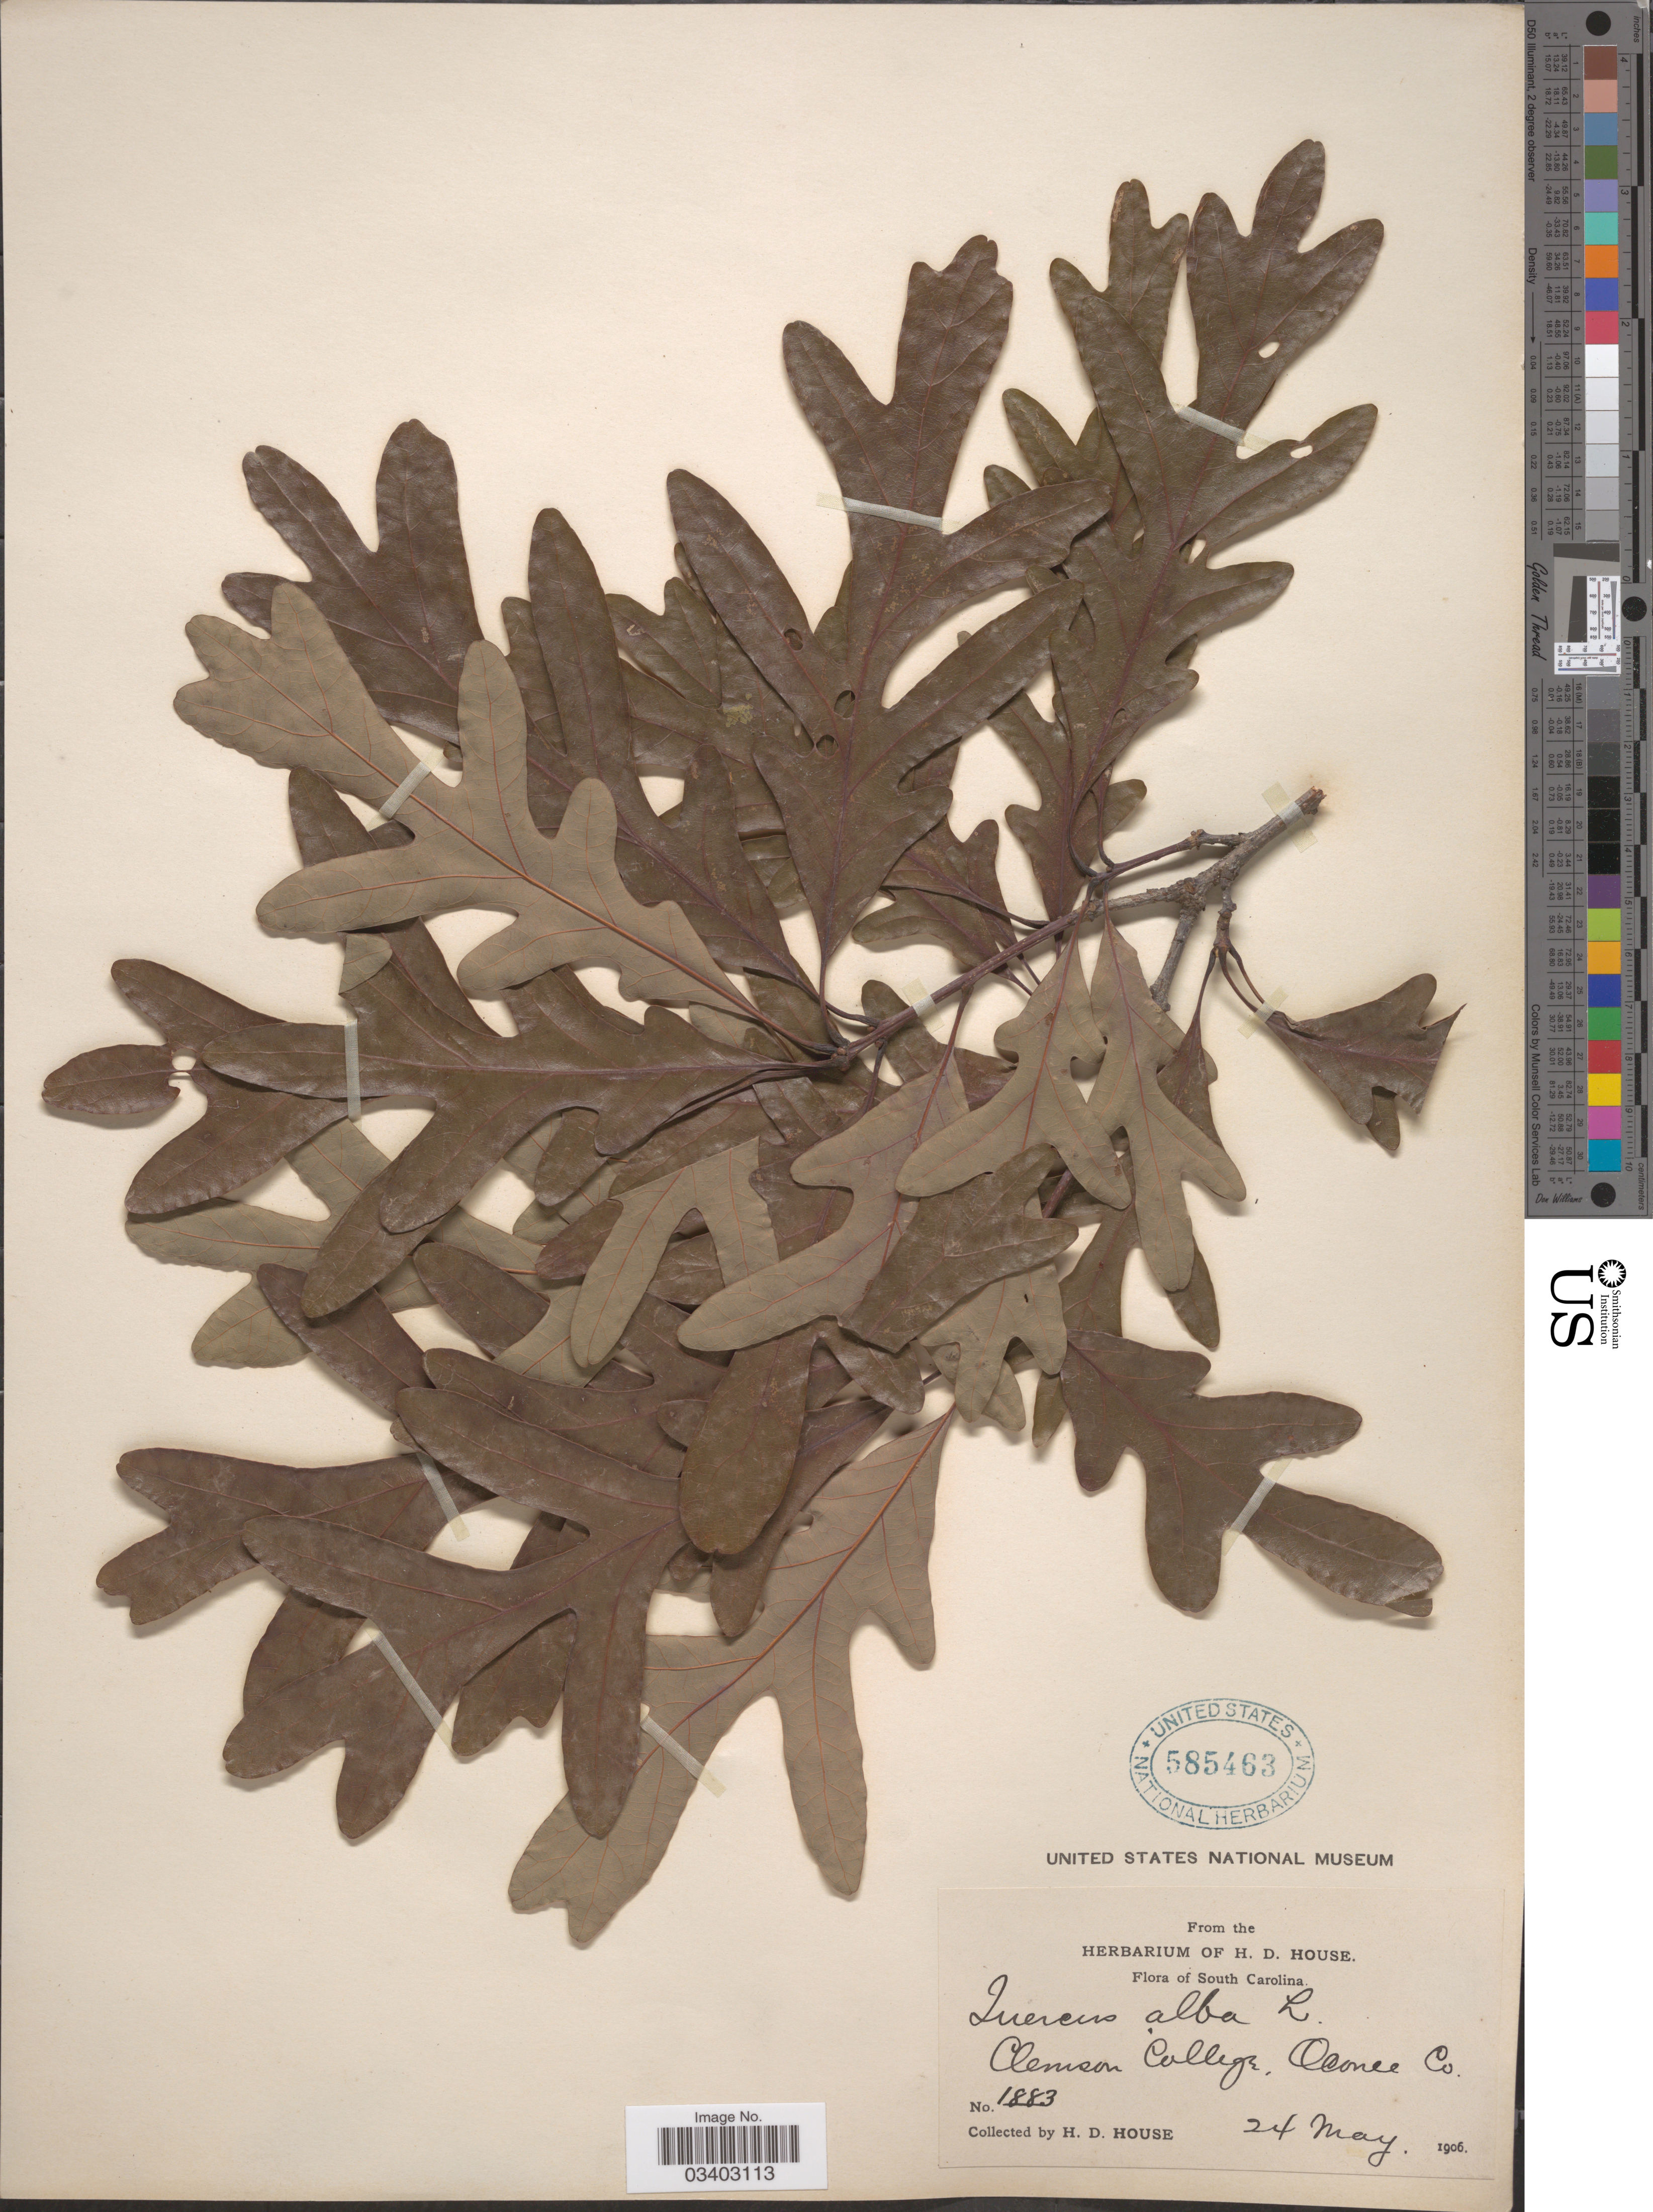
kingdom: Plantae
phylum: Tracheophyta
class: Magnoliopsida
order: Fagales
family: Fagaceae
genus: Quercus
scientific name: Quercus alba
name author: L.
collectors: H. D. House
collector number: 1883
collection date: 1906-05-24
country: United States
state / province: South Carolina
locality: Clemson College, Oconee Co.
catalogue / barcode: US 585463